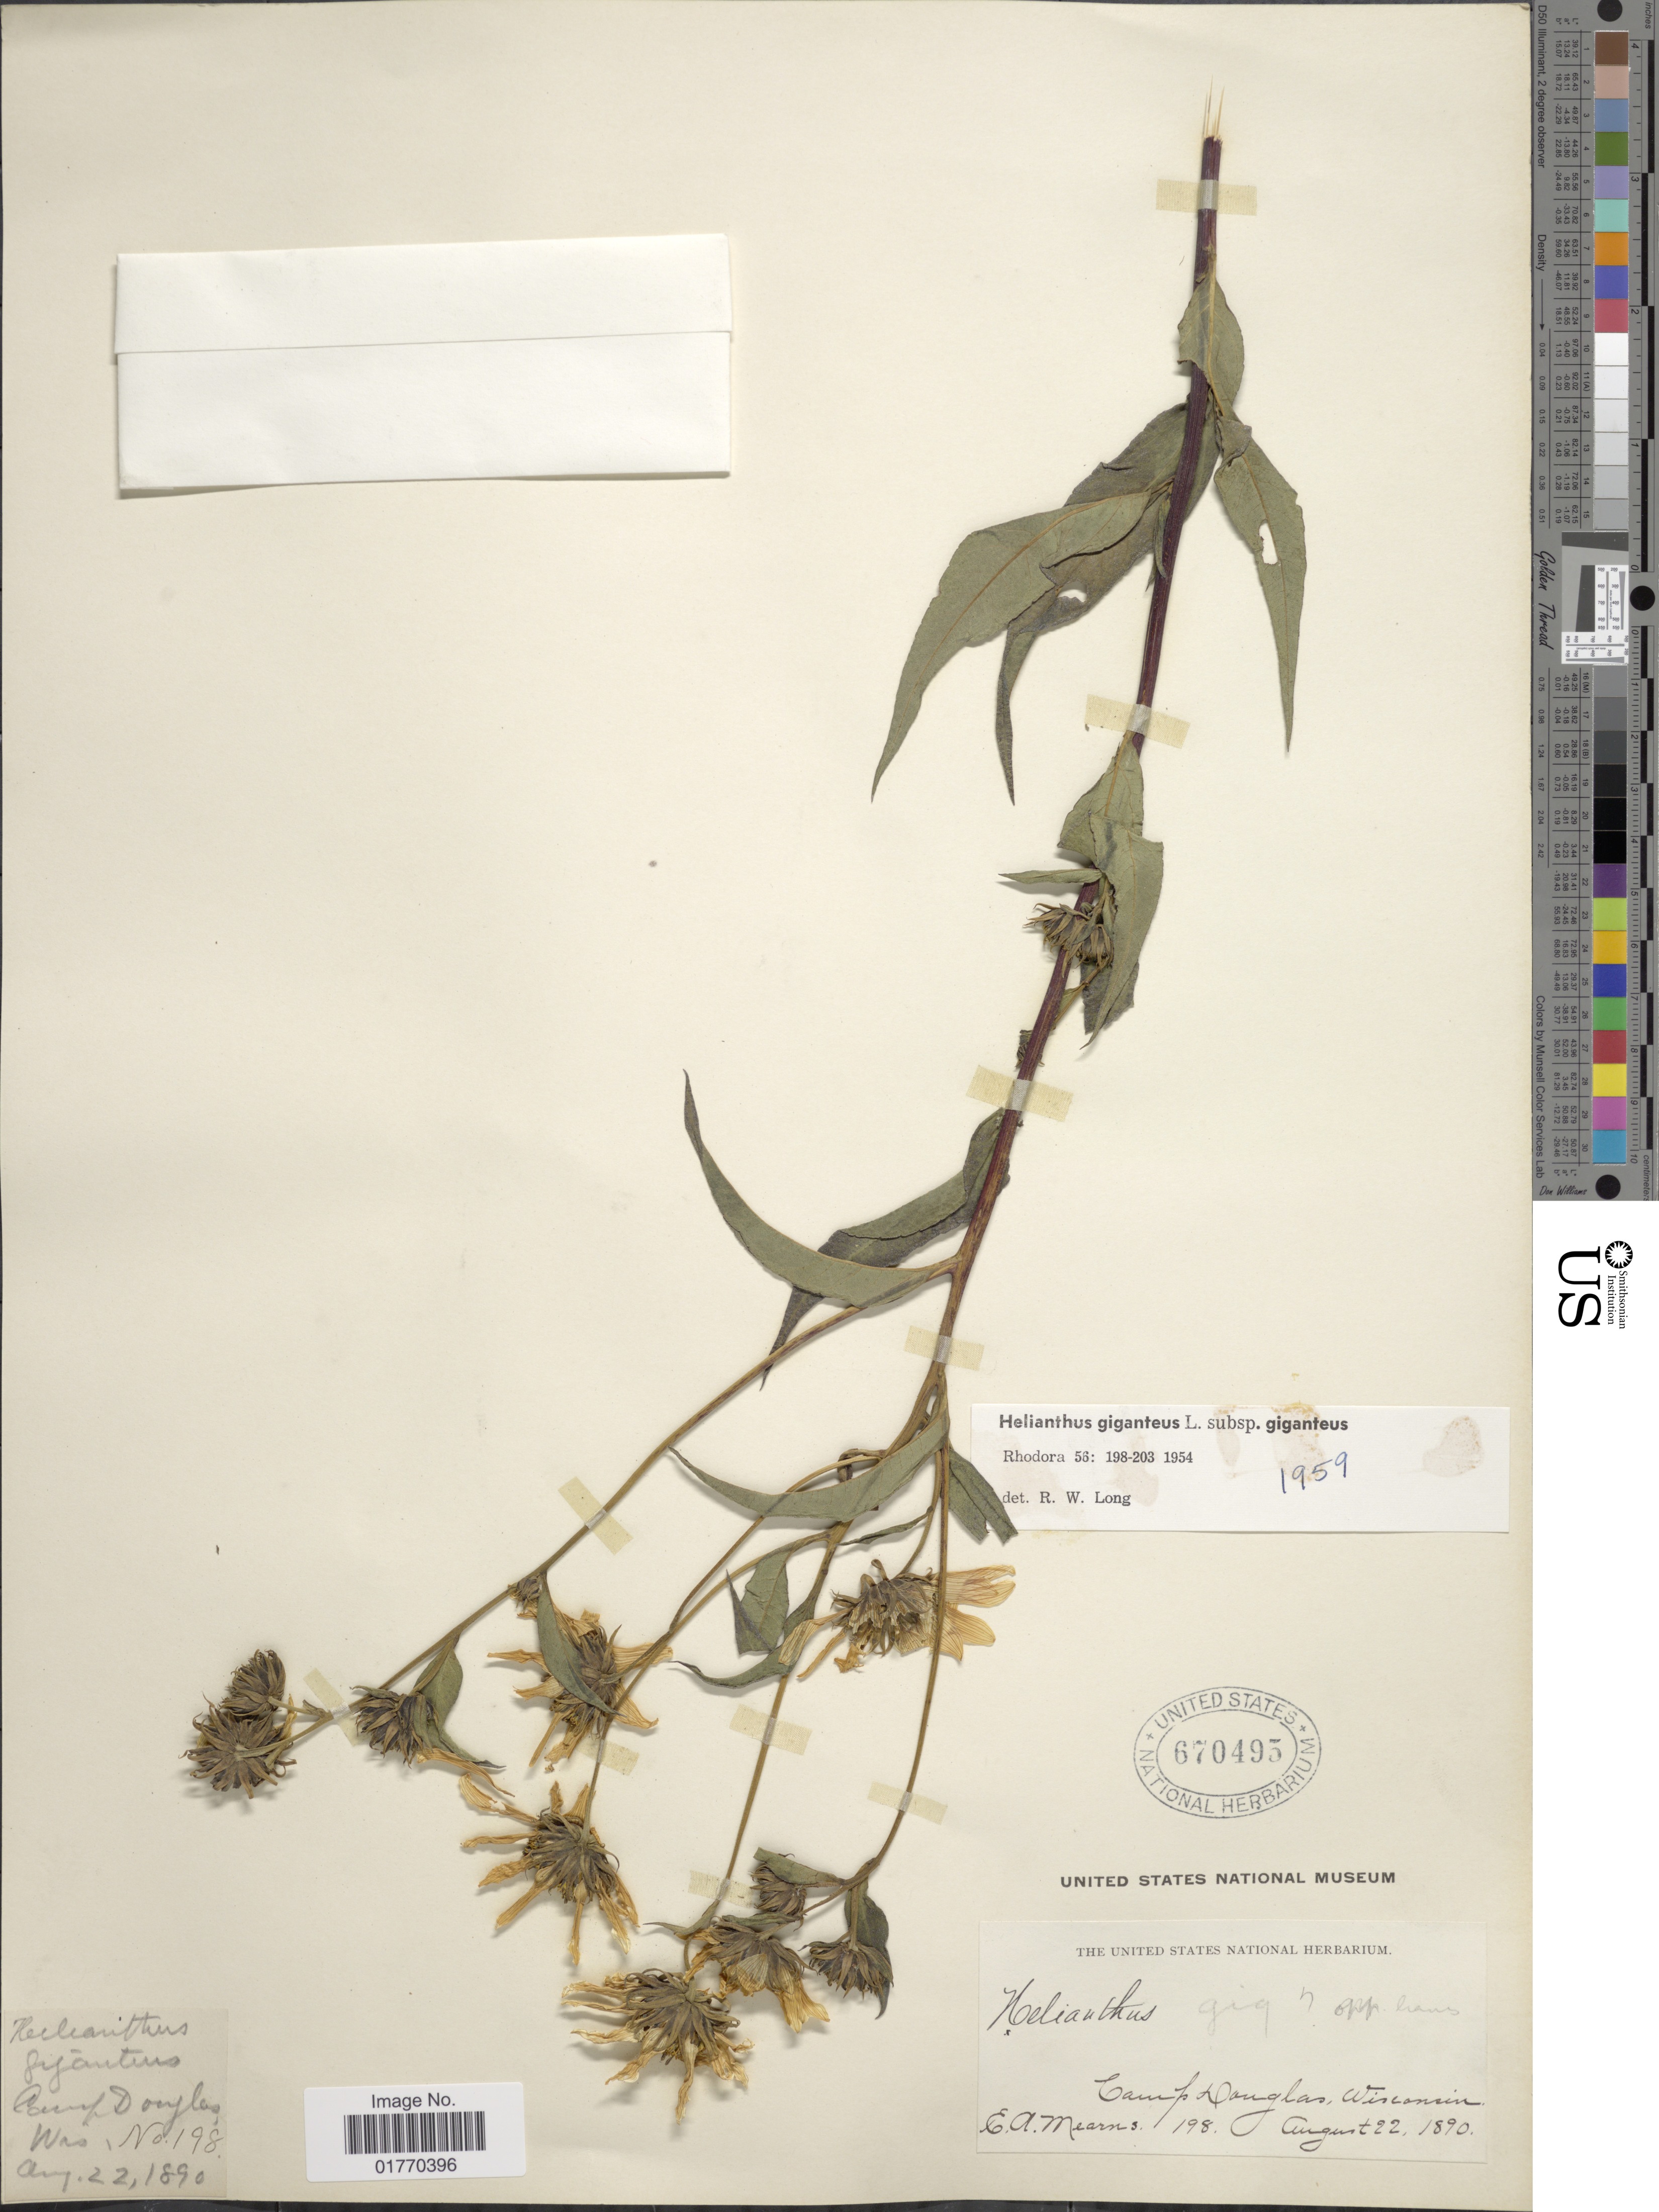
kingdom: Plantae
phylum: Tracheophyta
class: Magnoliopsida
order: Asterales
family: Asteraceae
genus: Helianthus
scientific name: Helianthus giganteus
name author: L.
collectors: E. A. Mearns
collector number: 198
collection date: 1890-08-22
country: United States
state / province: Wisconsin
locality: Camp Douglas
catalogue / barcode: US 670495